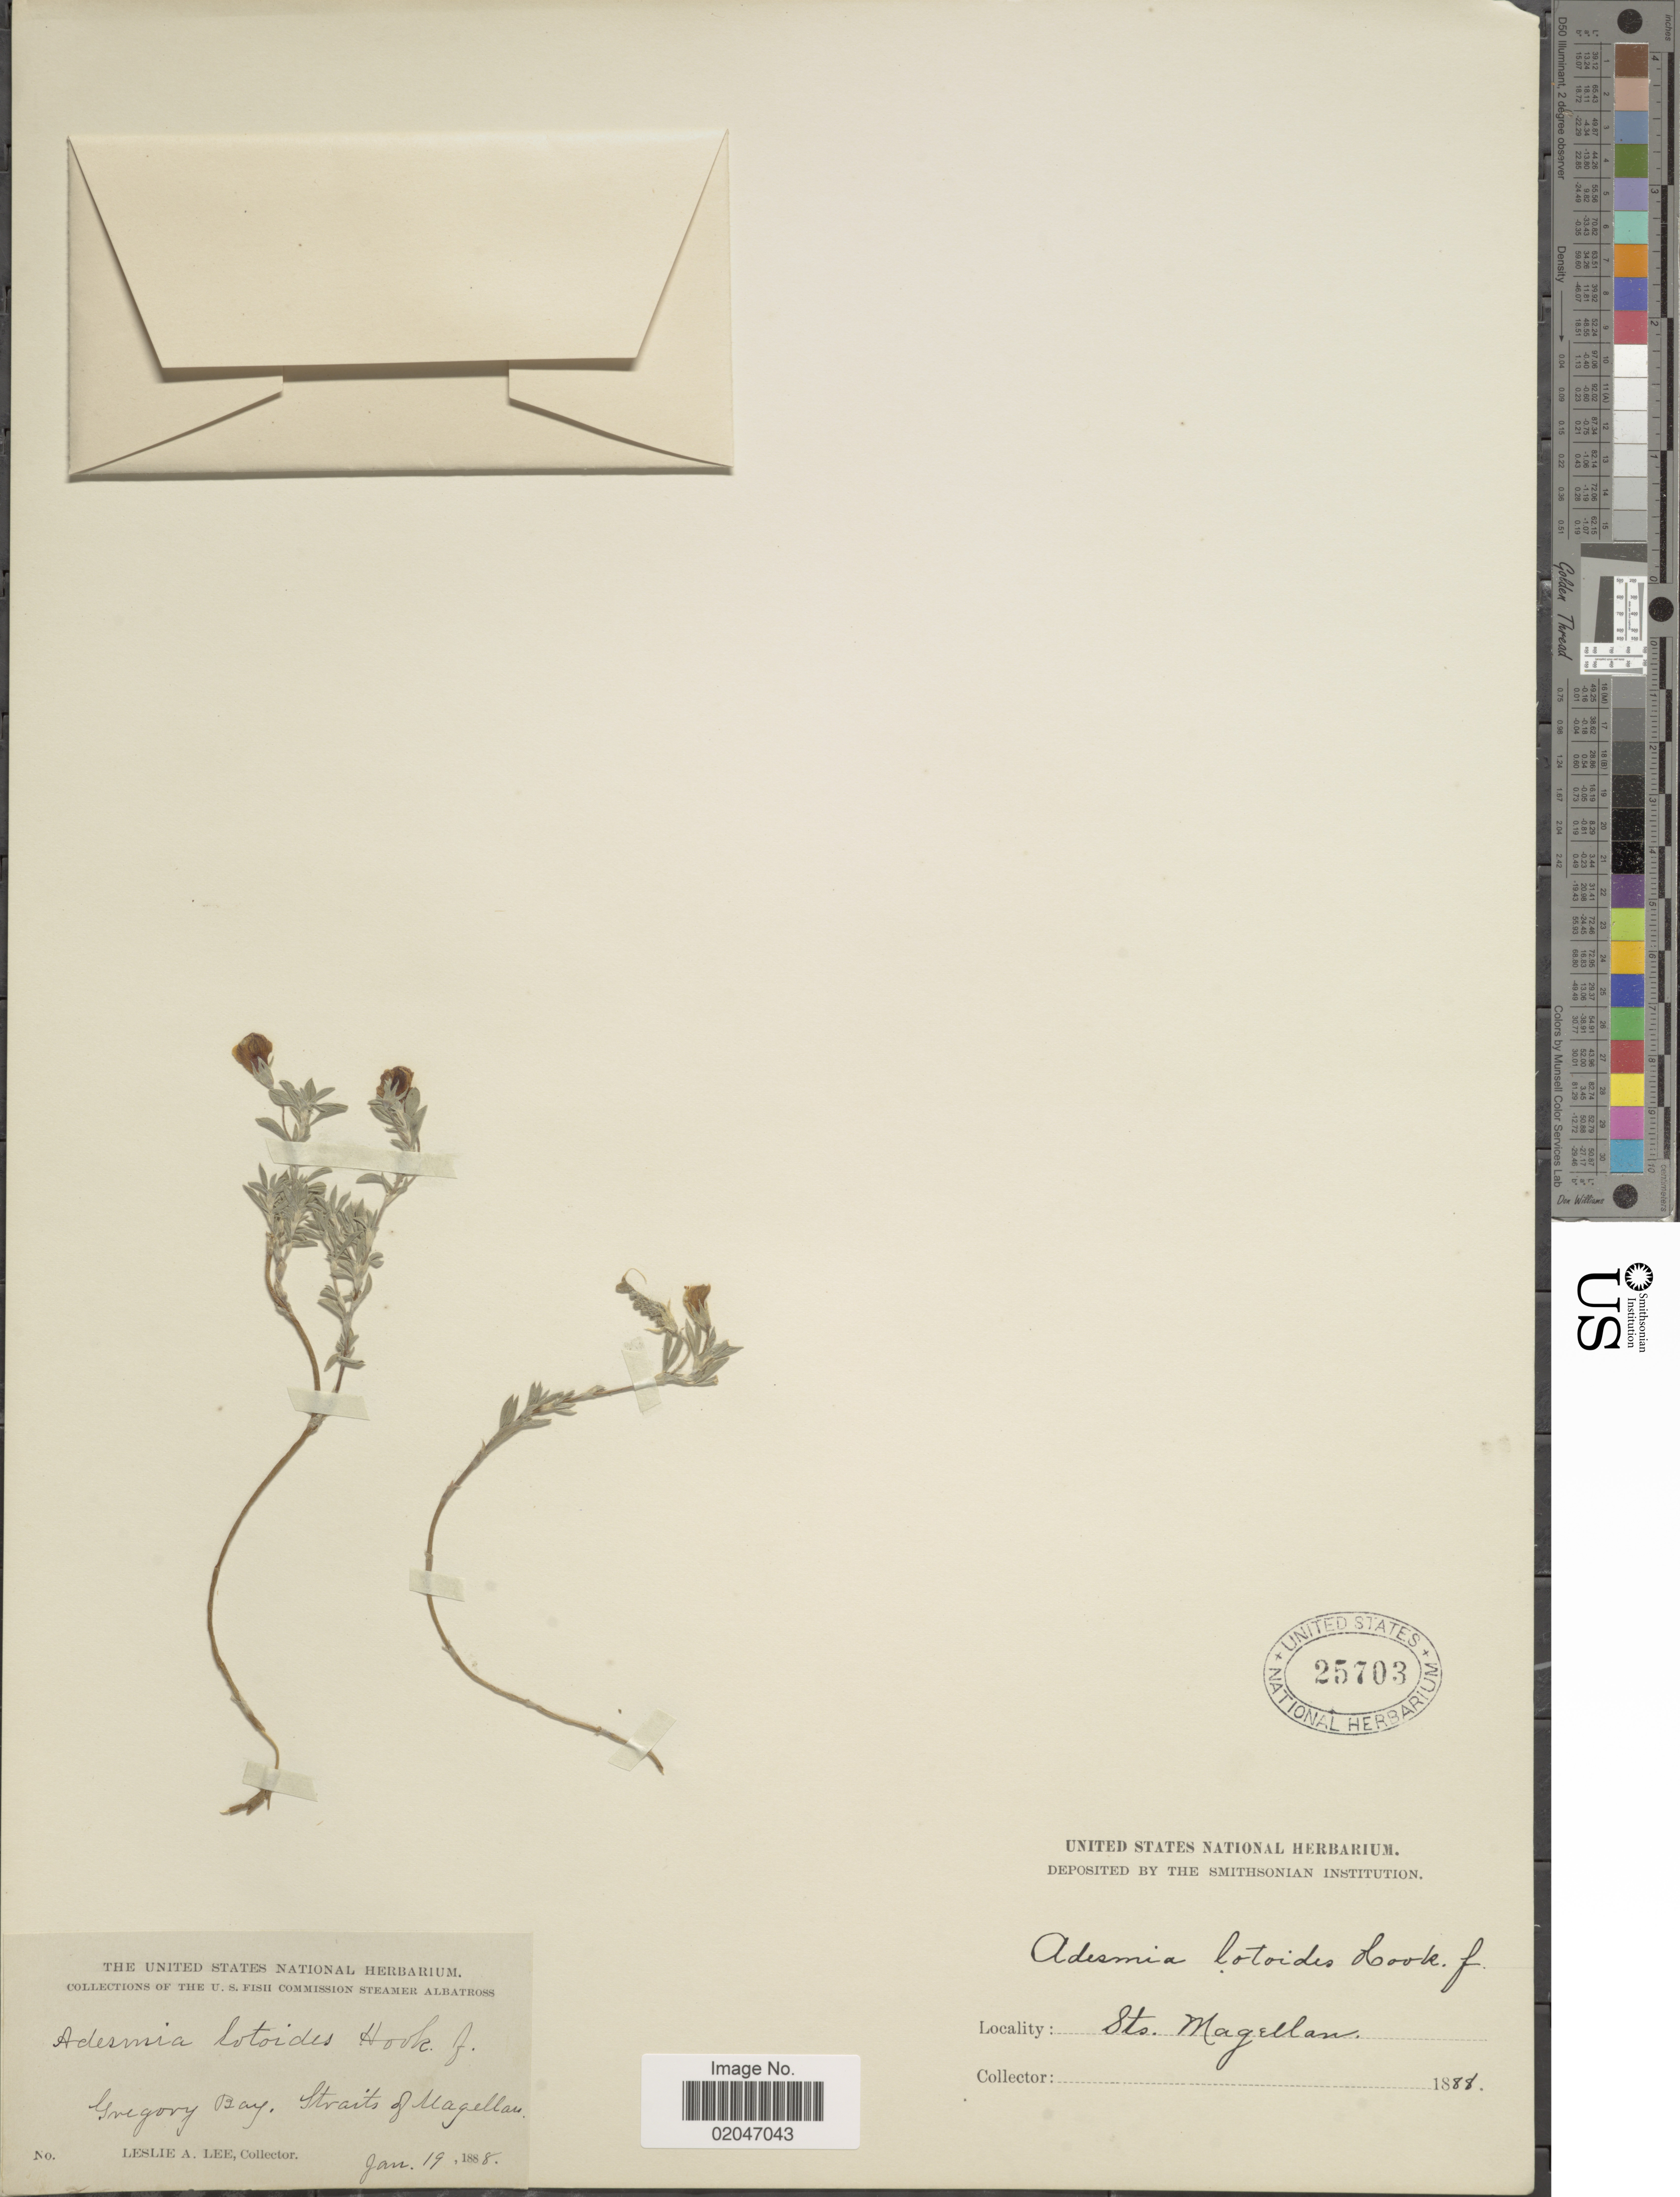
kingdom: Plantae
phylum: Tracheophyta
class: Magnoliopsida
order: Fabales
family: Fabaceae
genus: Adesmia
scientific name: Adesmia lotoides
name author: Hook. f.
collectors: L. Lee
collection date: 1888-01-19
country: Chile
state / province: Magallanes y de la Antártica Chilena (XII)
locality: Gregory Bay, Straits of Magellan.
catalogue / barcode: US 25703